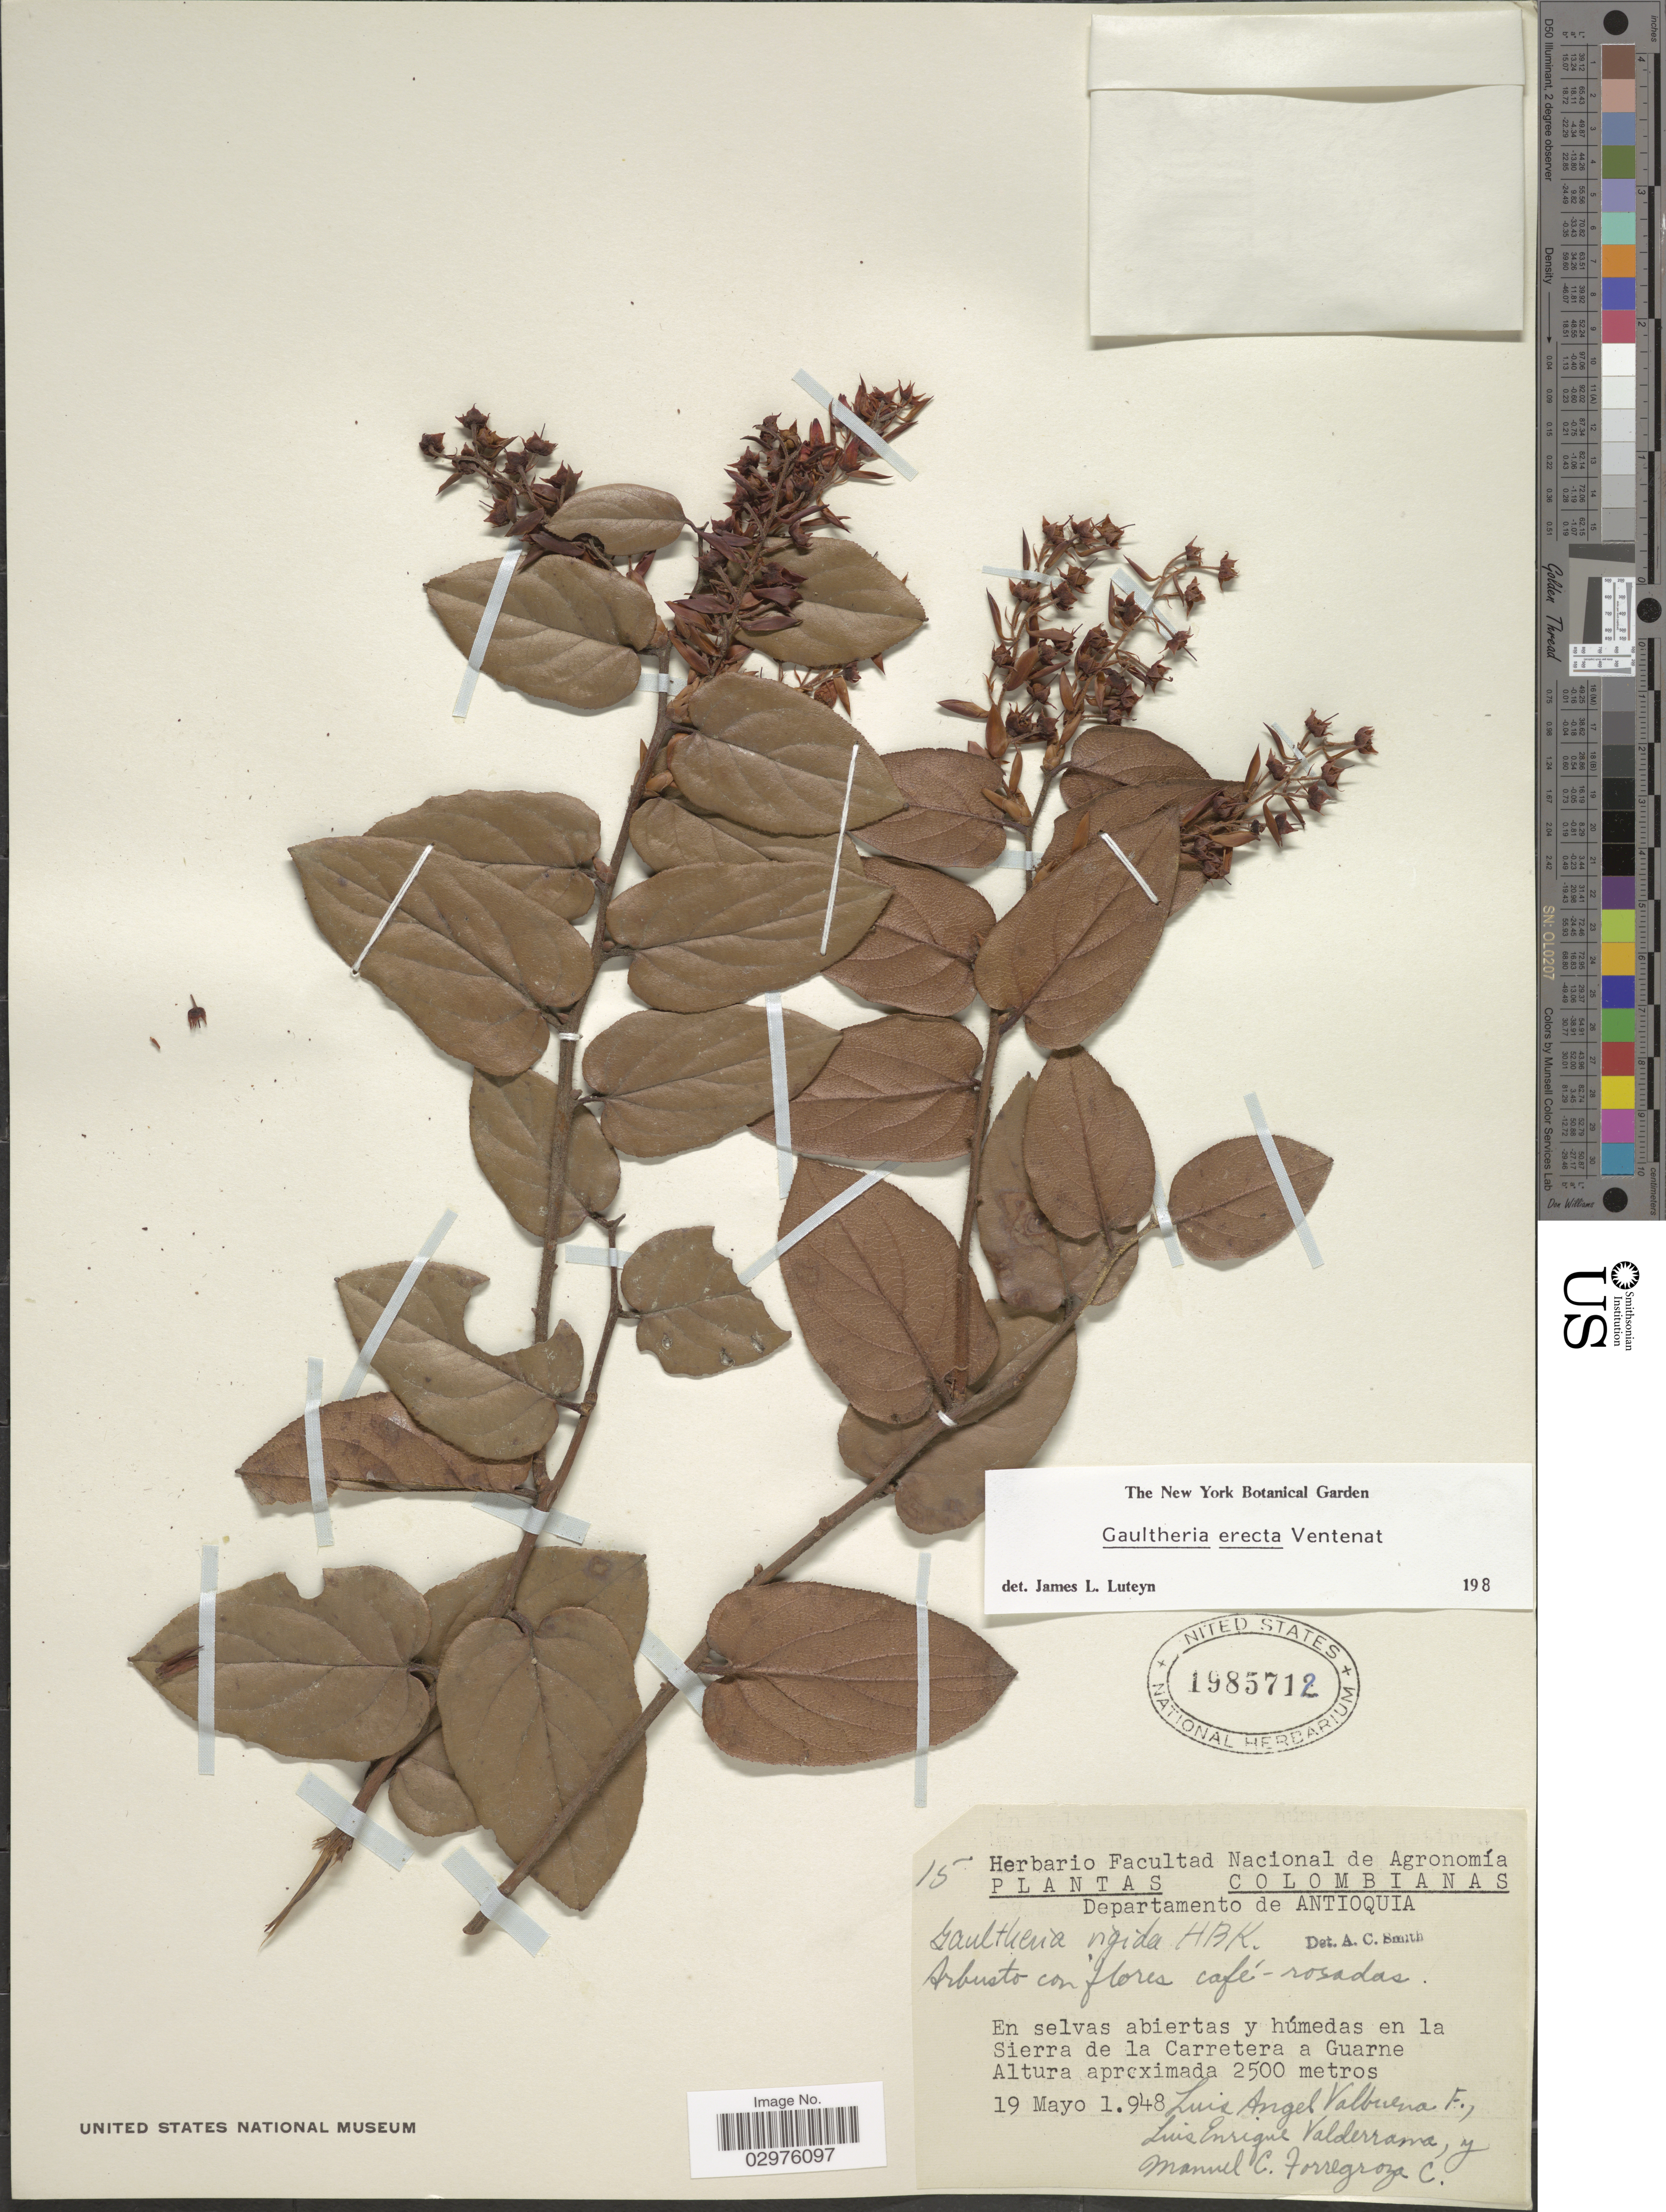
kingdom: Plantae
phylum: Tracheophyta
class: Magnoliopsida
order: Ericales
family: Ericaceae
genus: Gaultheria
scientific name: Gaultheria erecta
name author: Vent.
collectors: L. Valbuena T., L. Valderrama & M. Forregroza C.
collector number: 15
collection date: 1948-05-19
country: Colombia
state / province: Antioquia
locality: Departamento de Antioquia. En selvas abiertas y húmedas en la Sierra de la Carretera a Guarne.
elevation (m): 2500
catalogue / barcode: US 1985712